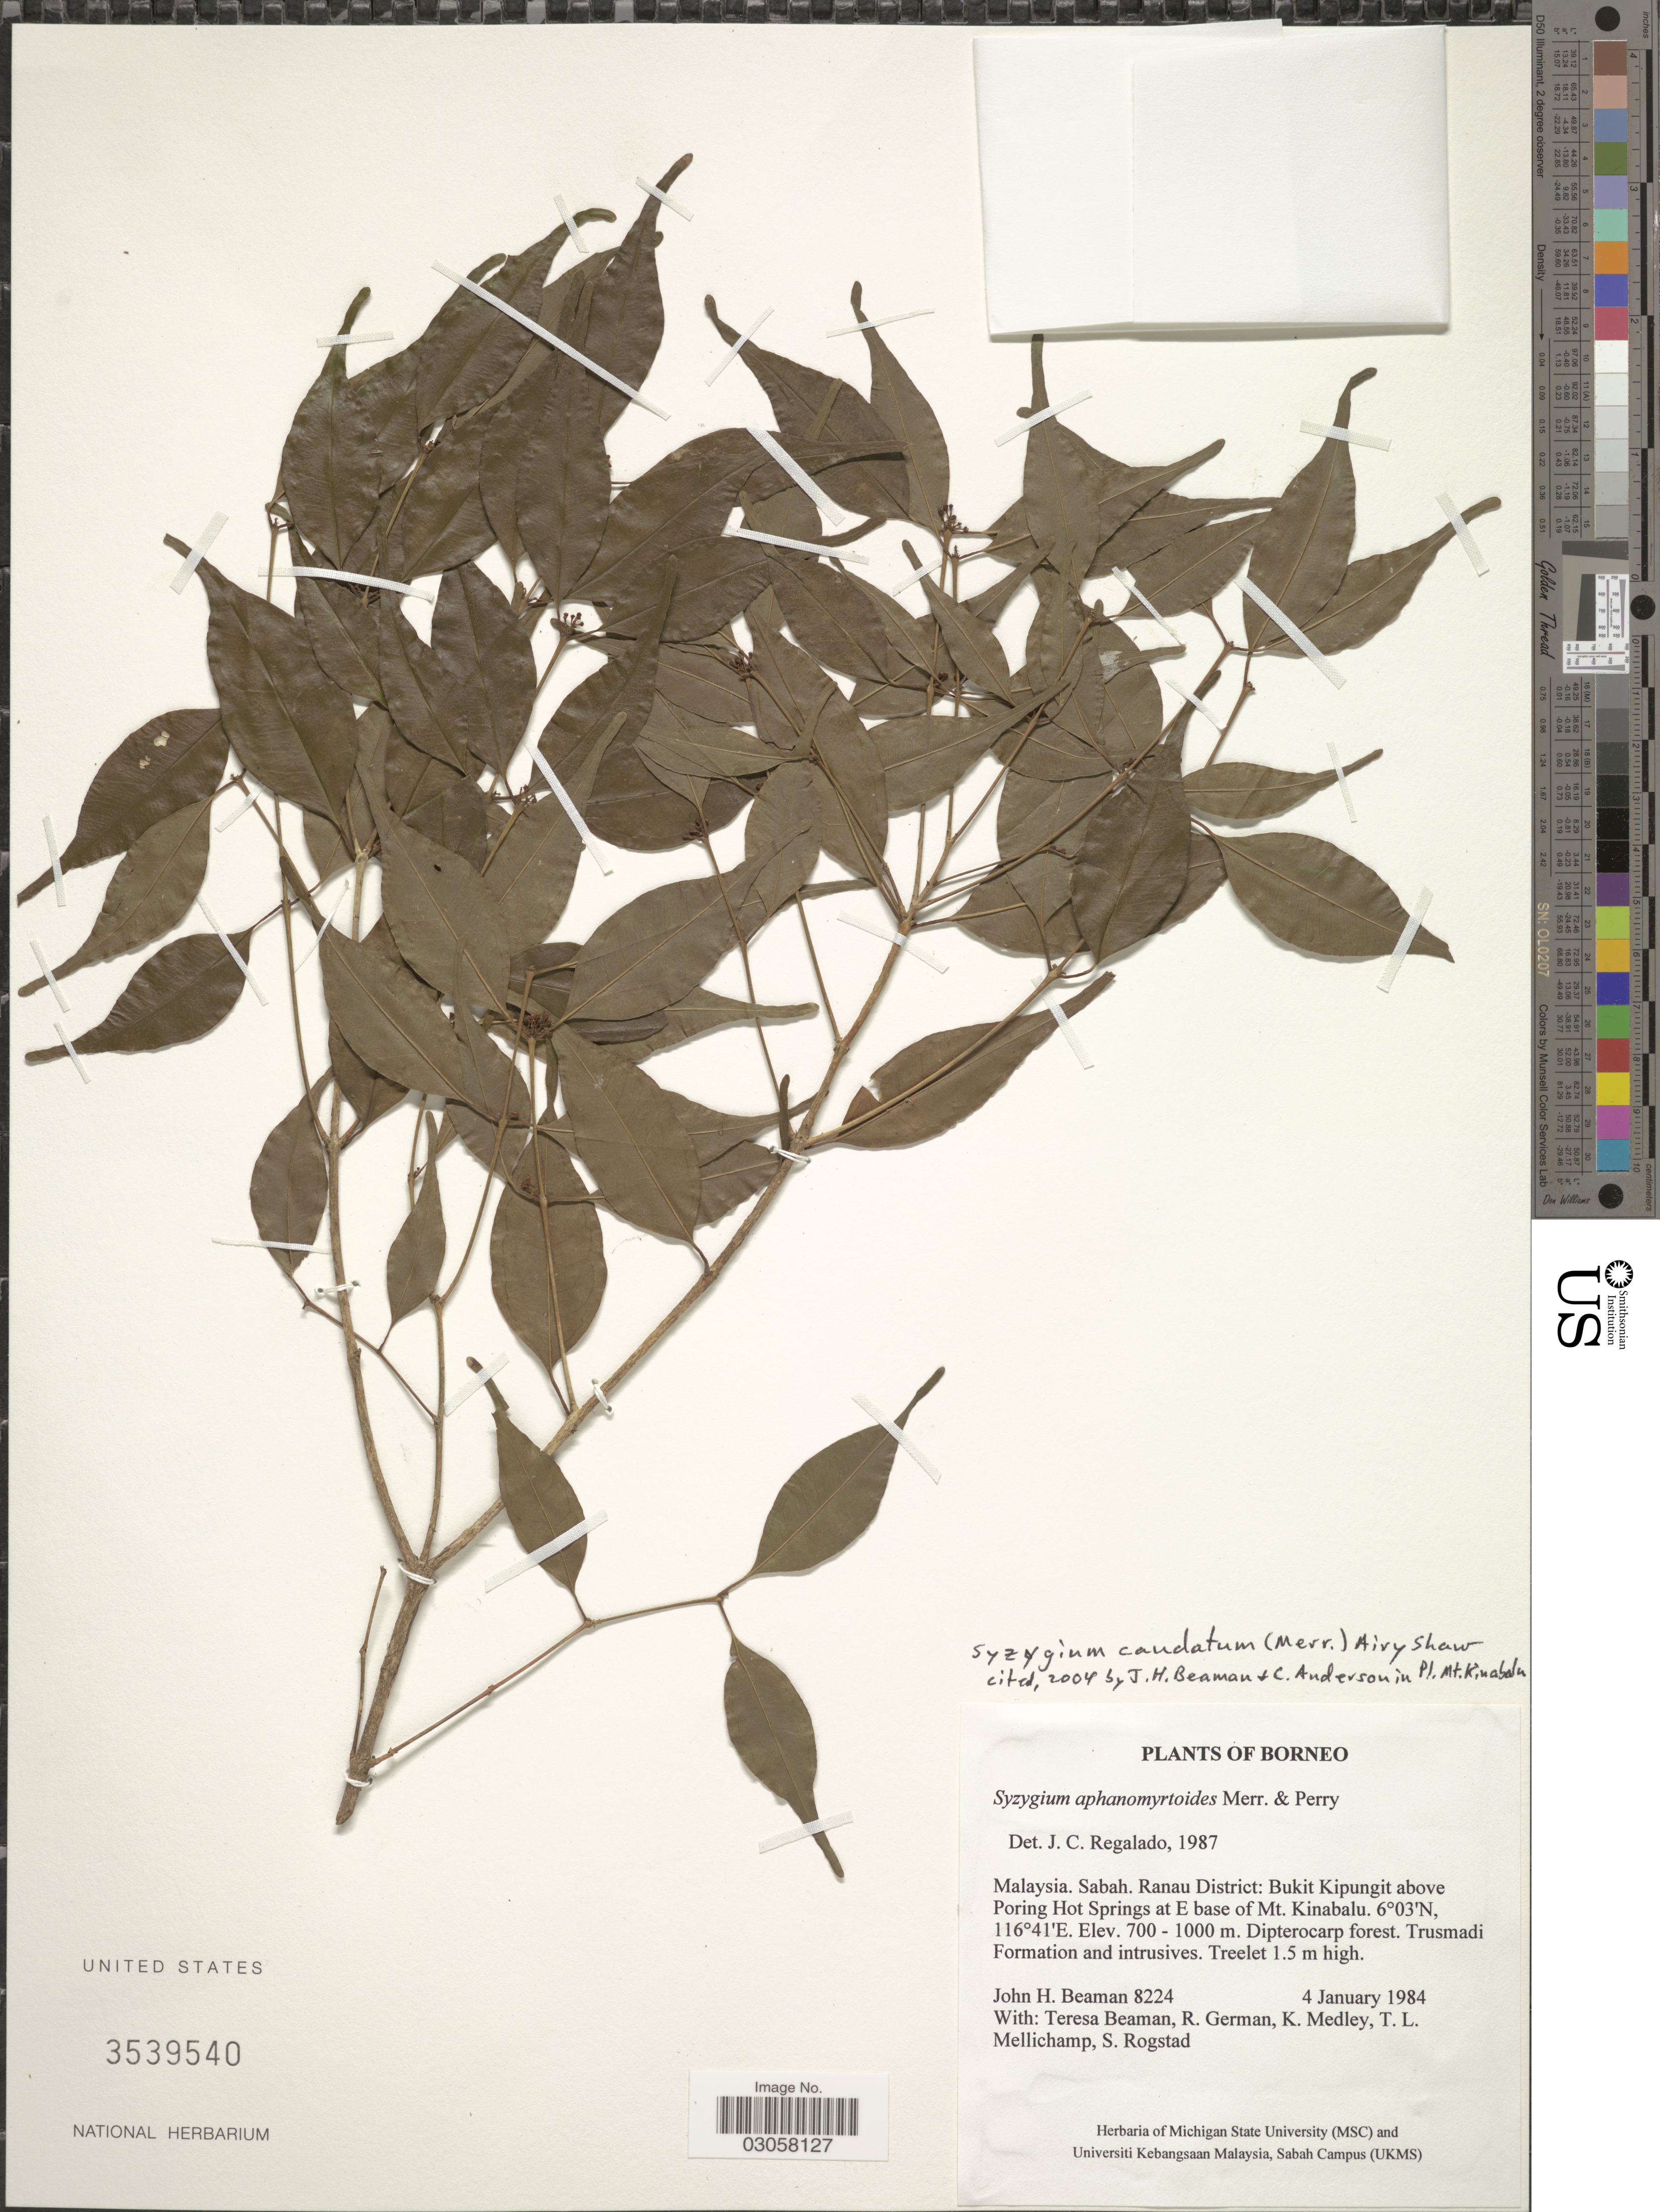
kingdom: Plantae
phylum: Tracheophyta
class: Magnoliopsida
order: Myrtales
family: Myrtaceae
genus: Syzygium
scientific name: Syzygium caudatum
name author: (Merr.) Airy Shaw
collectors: J. H. Beaman, T. Beaman, R. German, K. Medley & et al.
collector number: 8224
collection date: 1984-01-04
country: Malaysia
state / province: Sabah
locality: Borneo. Ranau District: Bukit Kipungit above Poring Hot Springs at E base of Mt. Kinabalu.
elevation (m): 700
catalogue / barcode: US 3539540